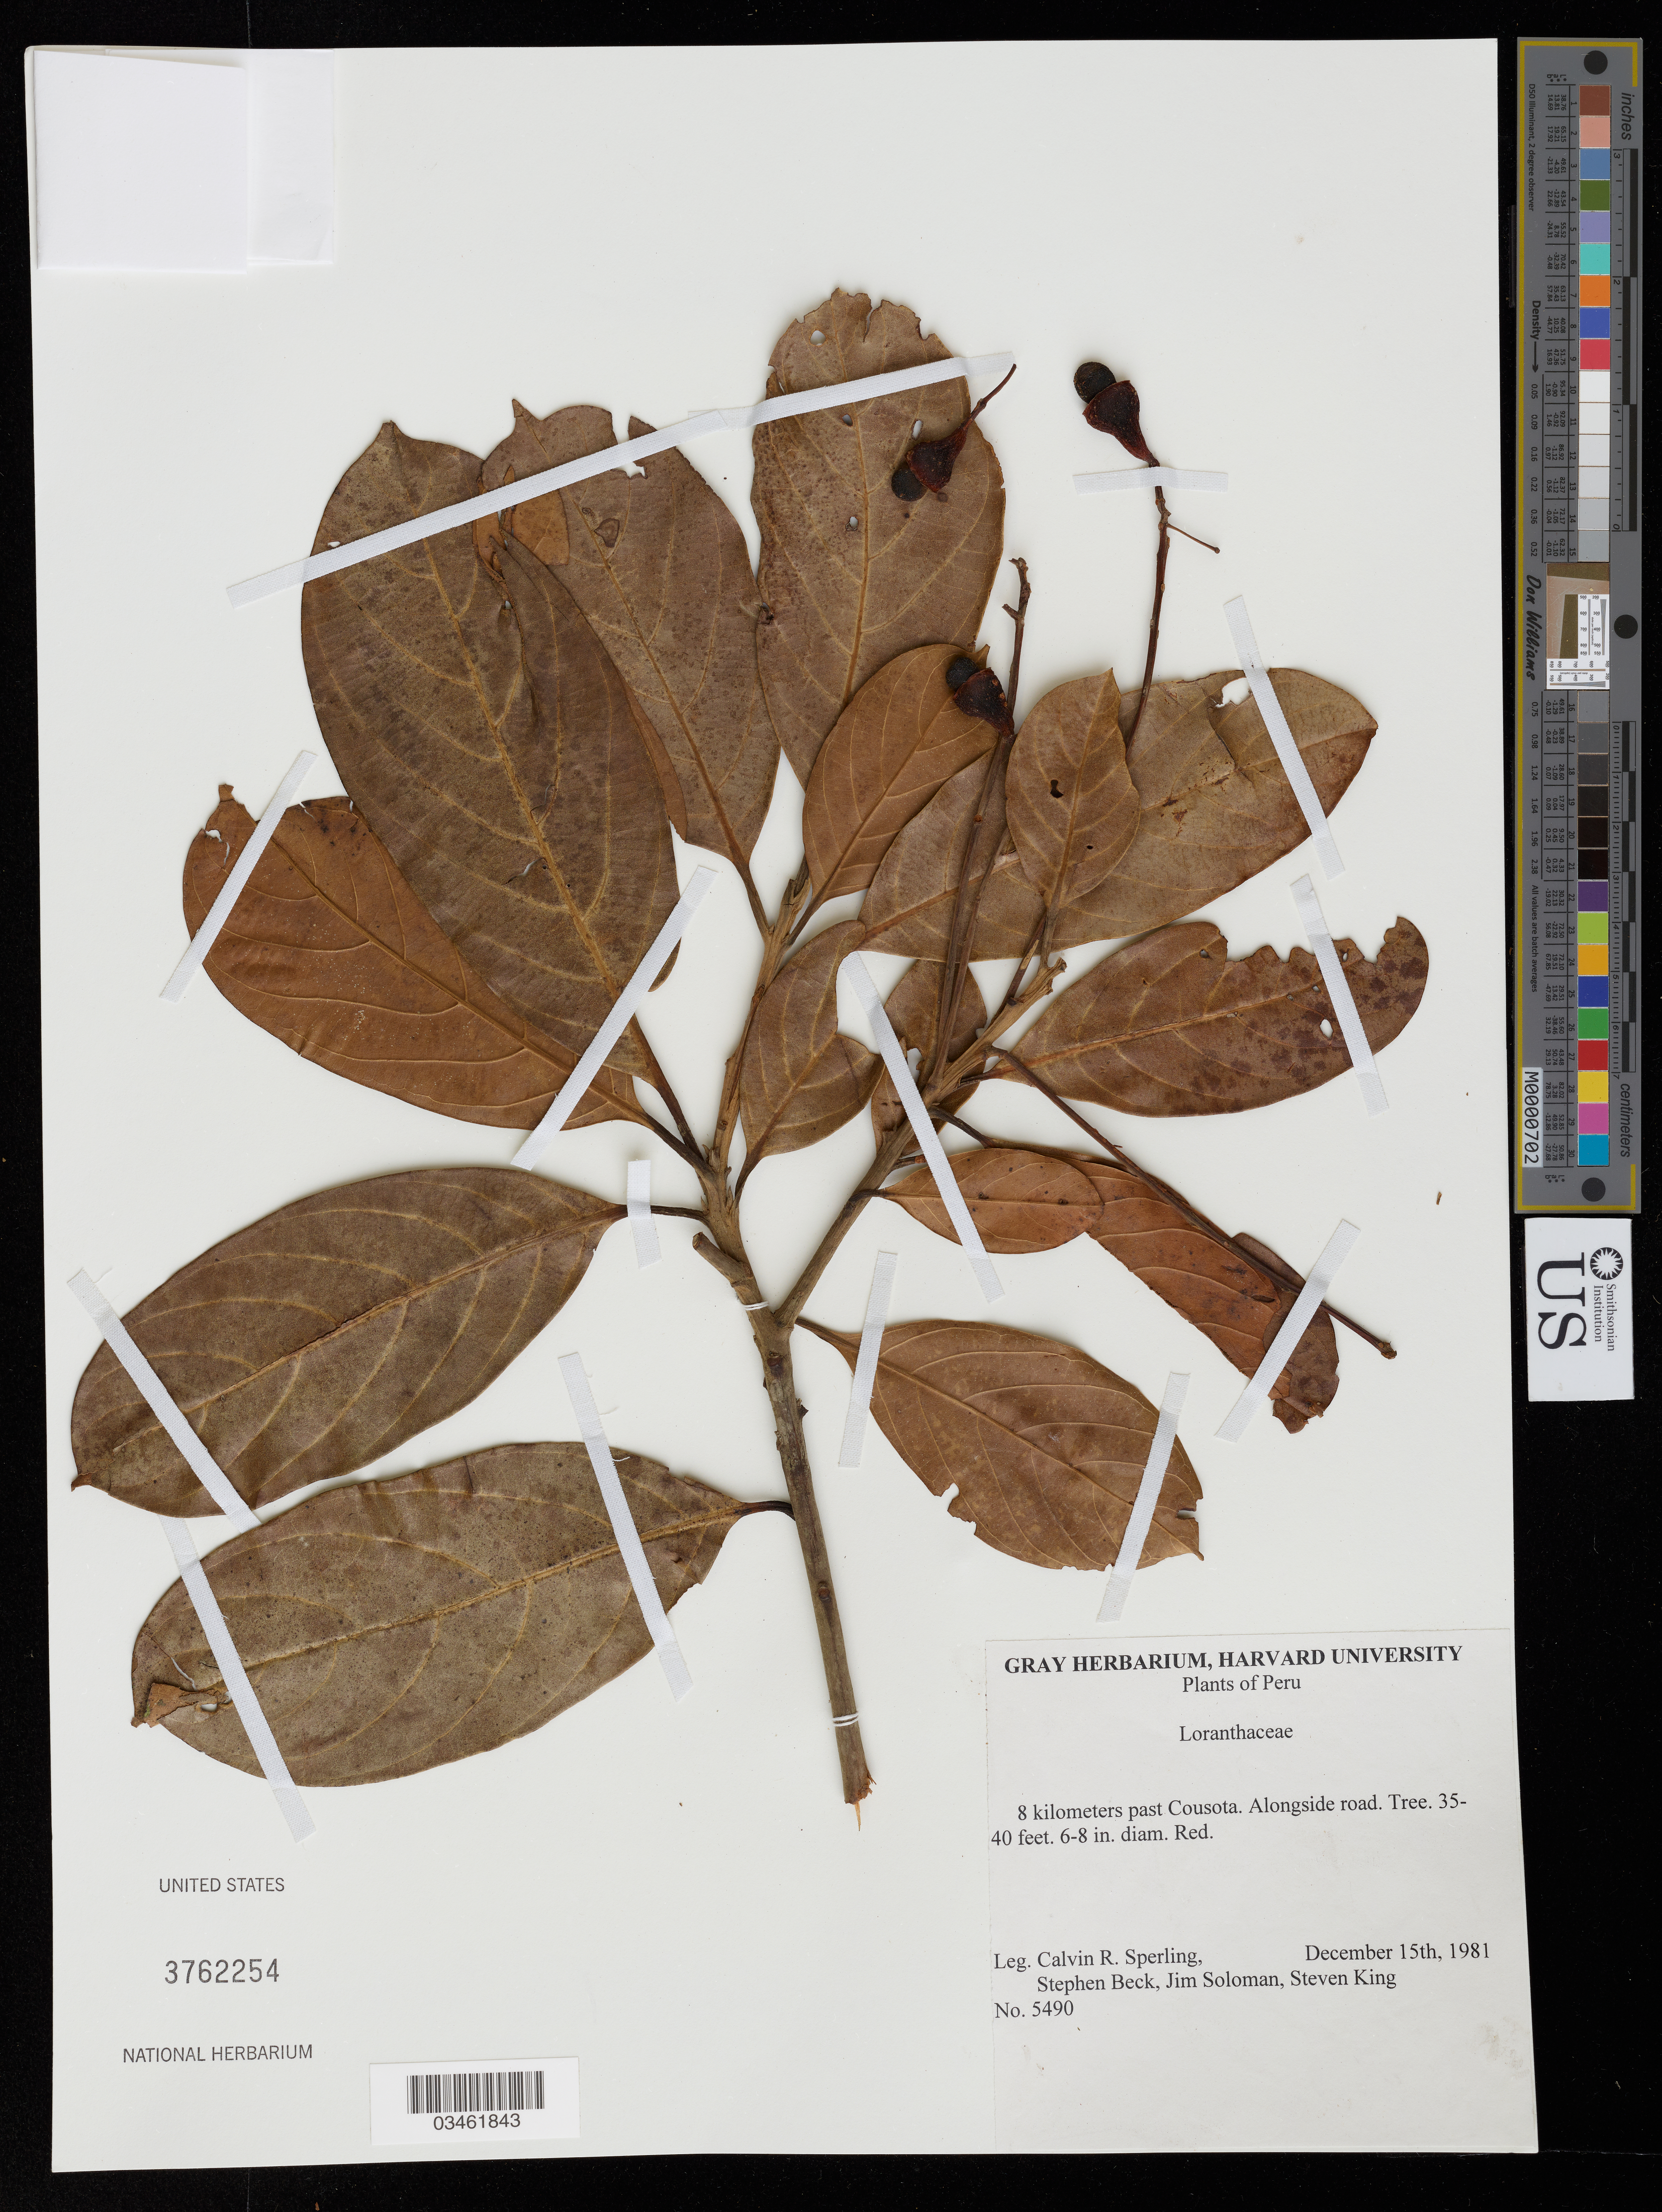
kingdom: Plantae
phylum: Tracheophyta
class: Magnoliopsida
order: Santalales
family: Loranthaceae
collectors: C. R. Sperling, S. Beck, J. Soloman & S. R. King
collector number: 5490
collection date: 1981-12-15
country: Peru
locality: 8 kilometers past Cousota. Alongside road.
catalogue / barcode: US 3762254